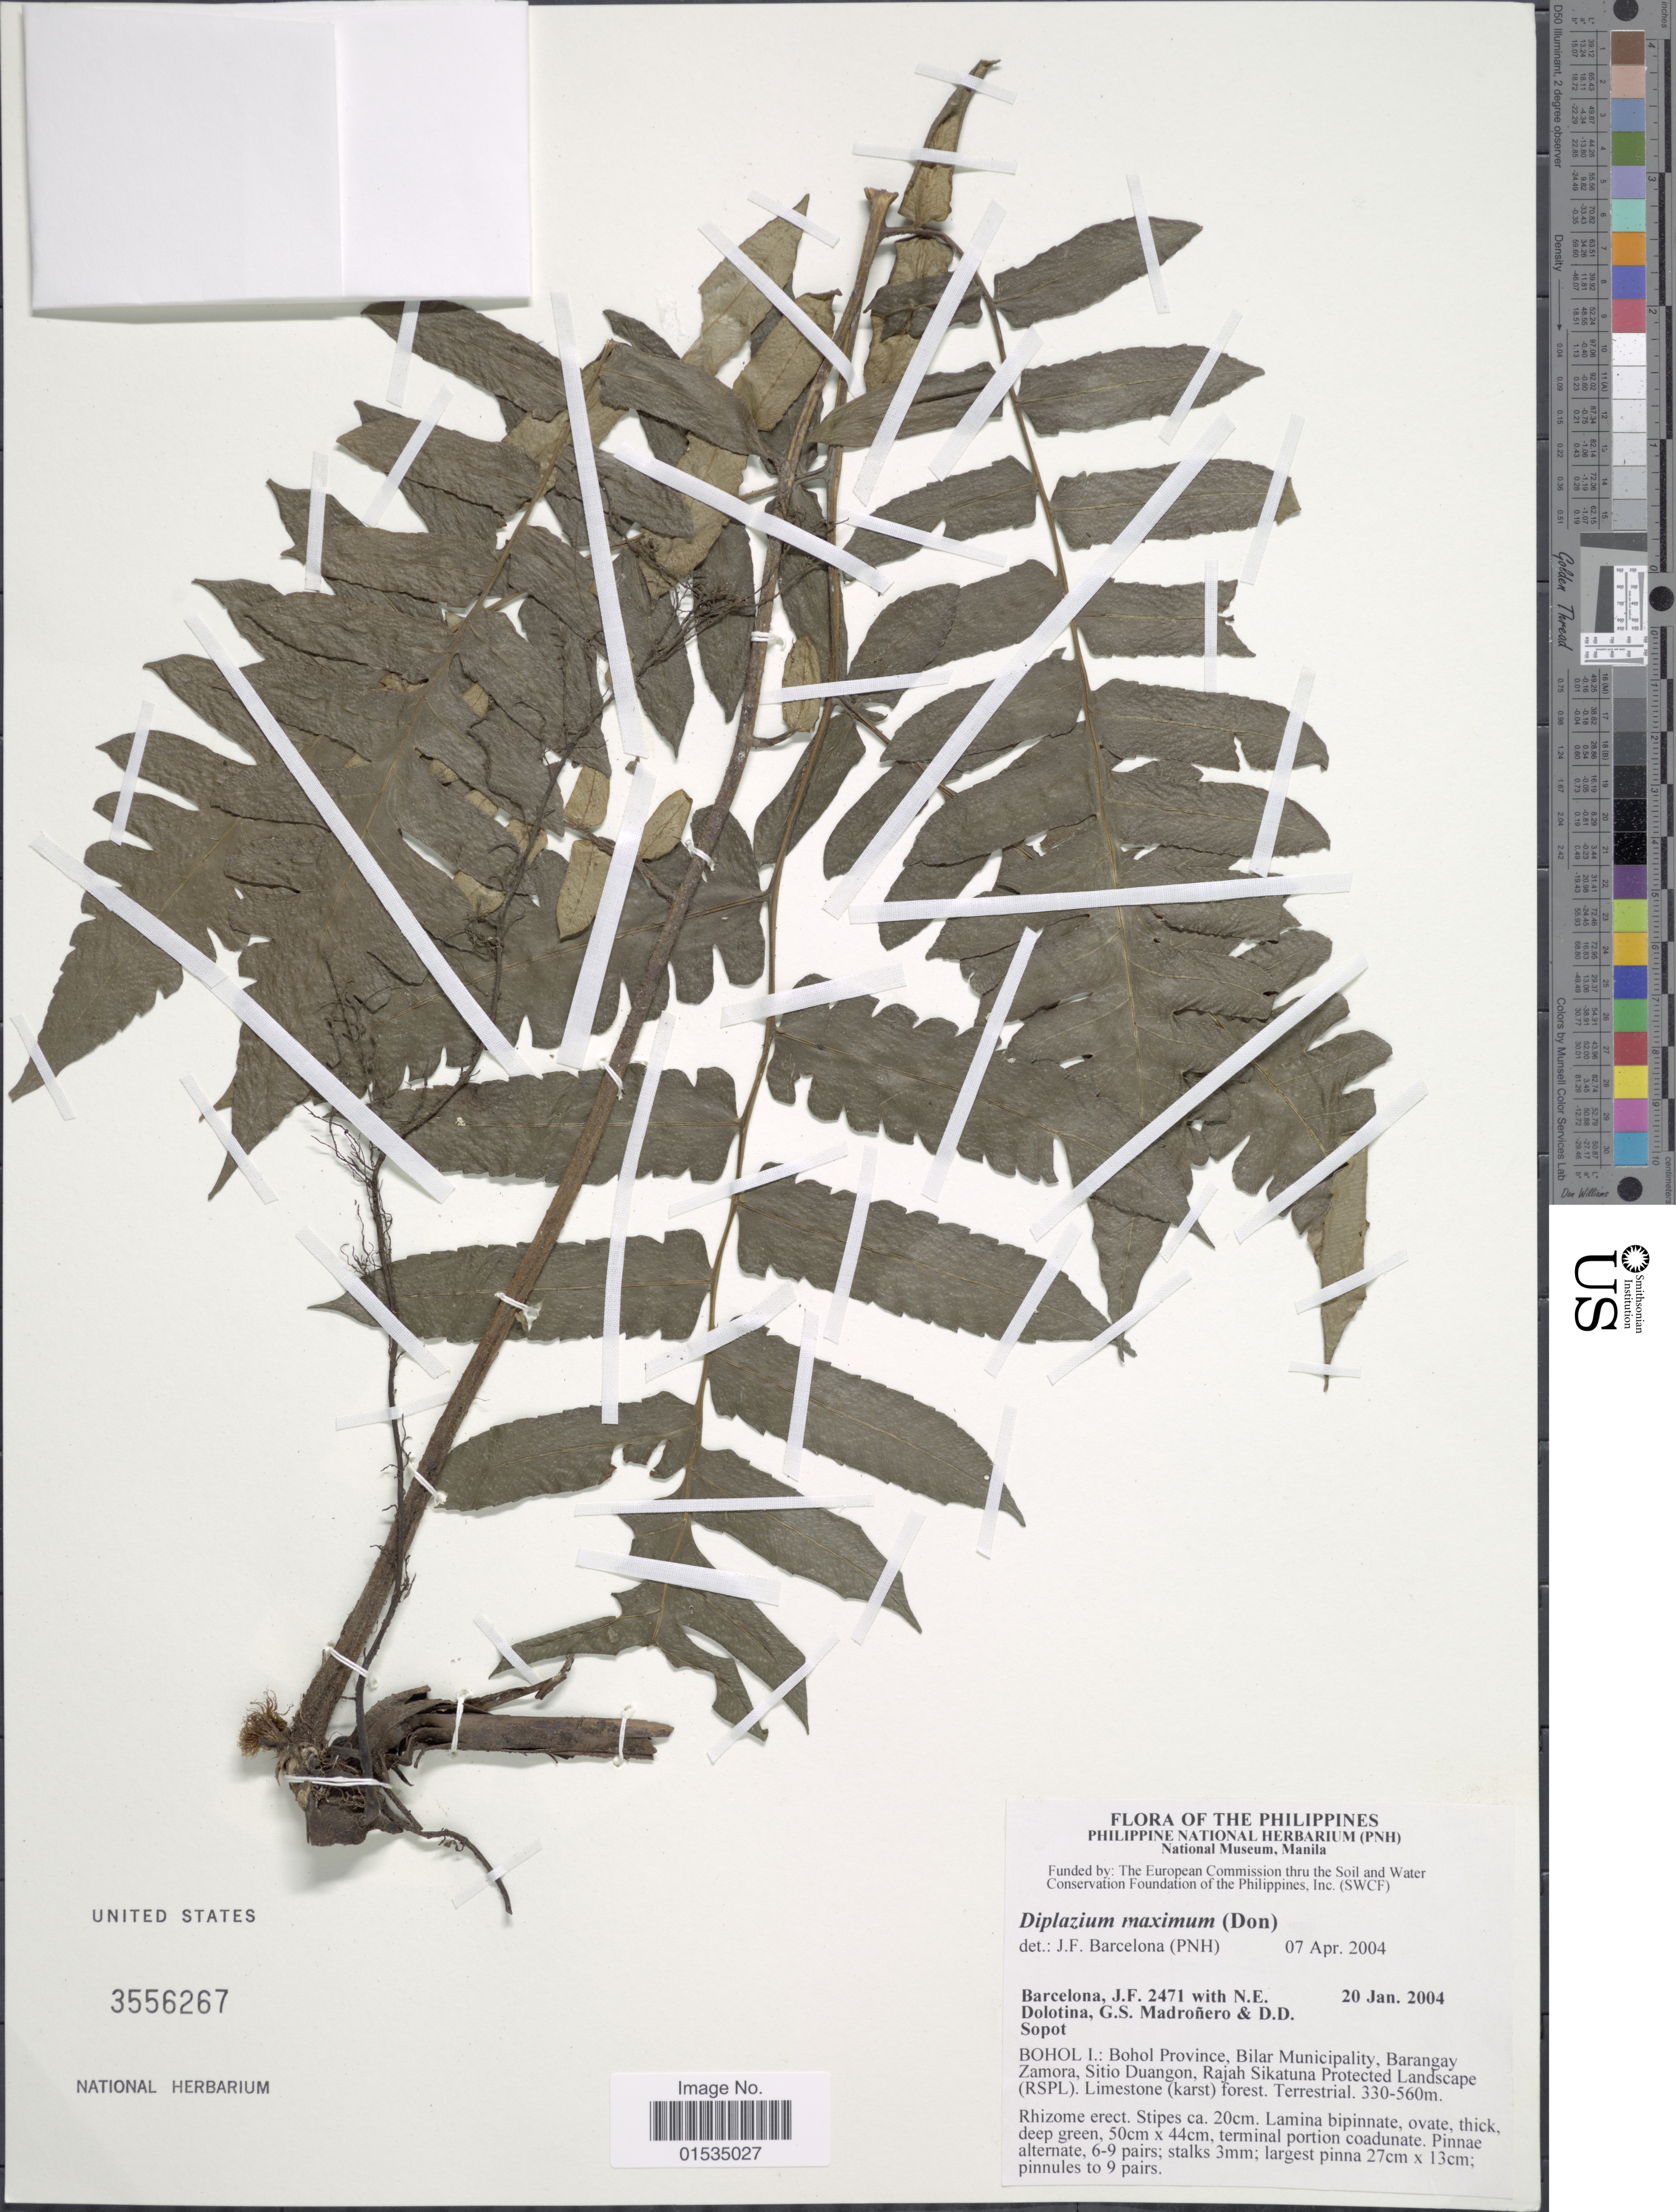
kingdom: Plantae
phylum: Tracheophyta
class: Polypodiopsida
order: Polypodiales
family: Athyriaceae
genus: Diplazium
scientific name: Diplazium maximum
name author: (D. Don) C. Chr.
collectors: J. F. Barcelona, N. Dolotina, G. Madroñero & D. Sopot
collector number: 2471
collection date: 2004-01-20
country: Philippines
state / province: Central Visayas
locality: Bohol Province, Bilar Municipality, Barangay Zamora, Sitio Duangon, Rajah Sikatuna, Protcted Landscape (RSPL), Limestone (karst)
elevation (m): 330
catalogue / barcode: US 3556267